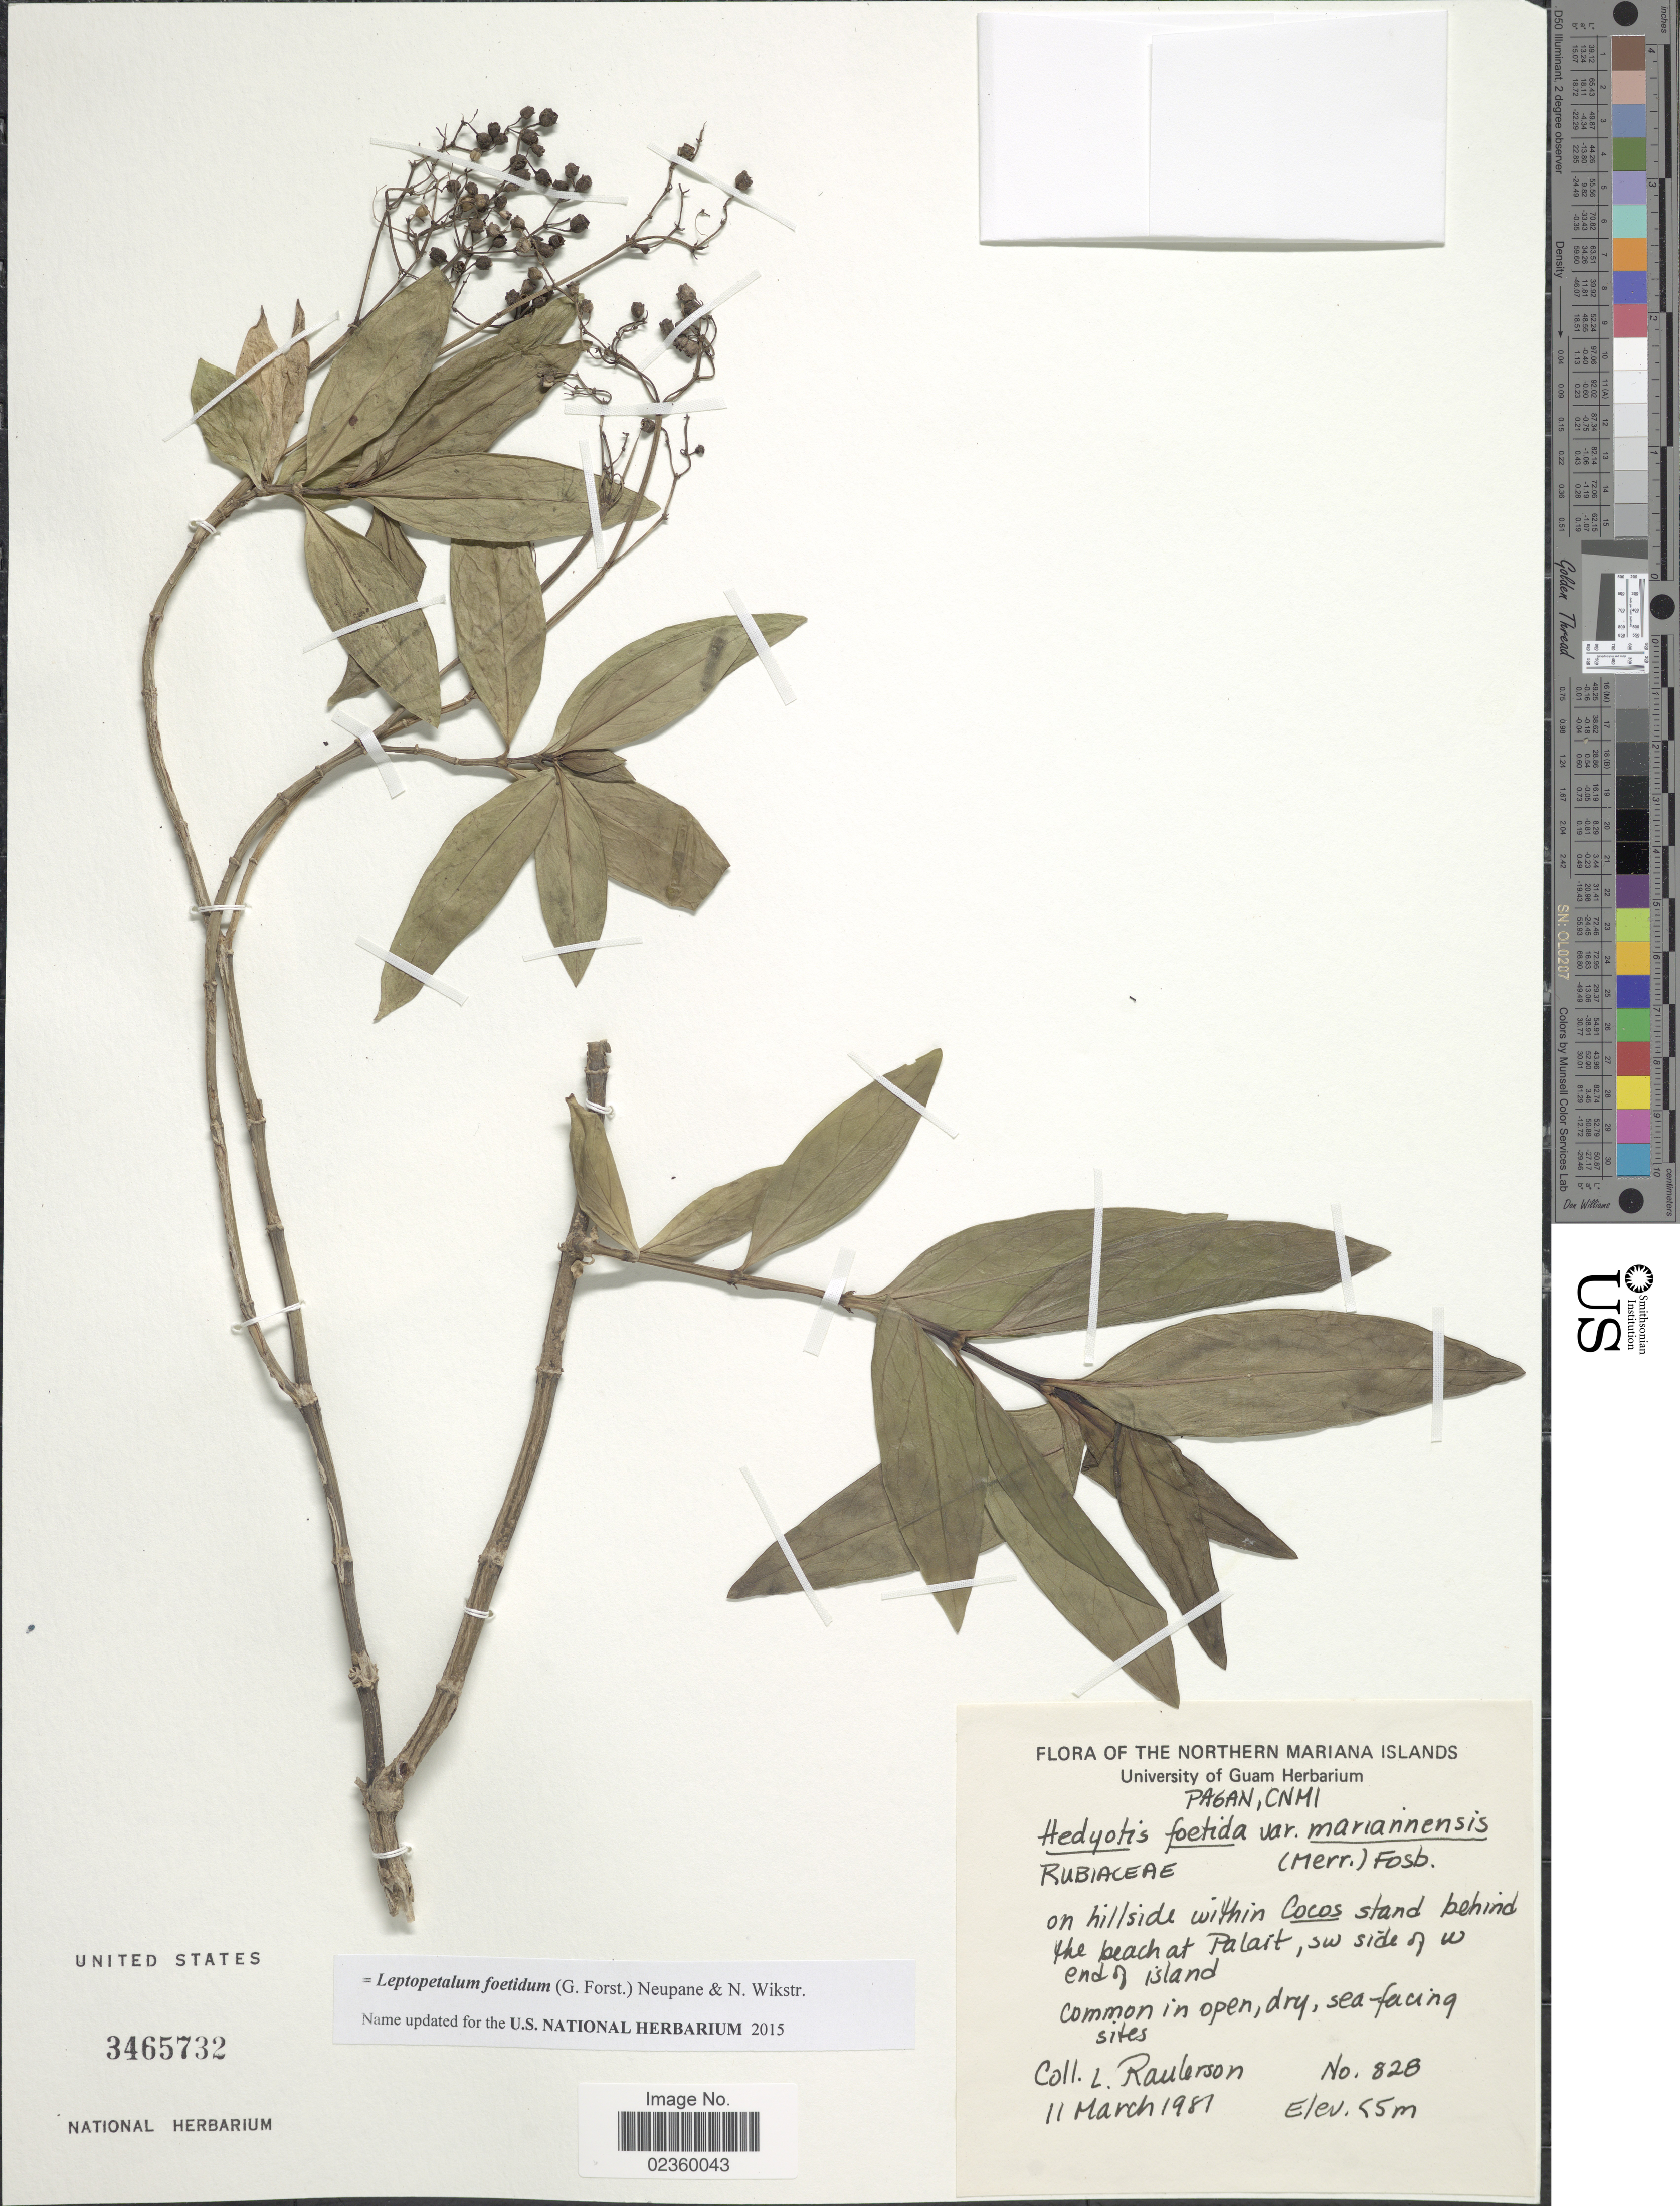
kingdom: Plantae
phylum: Tracheophyta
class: Magnoliopsida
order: Gentianales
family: Rubiaceae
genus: Leptopetalum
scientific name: Leptopetalum foetidum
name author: (G. Forst.) Neupane & N. Wikstr.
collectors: L. Raulerson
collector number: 828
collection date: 1981-03-11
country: Northern Mariana Islands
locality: Pagan, CNMI. Behind the beach at Palait, sw. side of w end of island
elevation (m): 5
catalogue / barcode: US 3465732